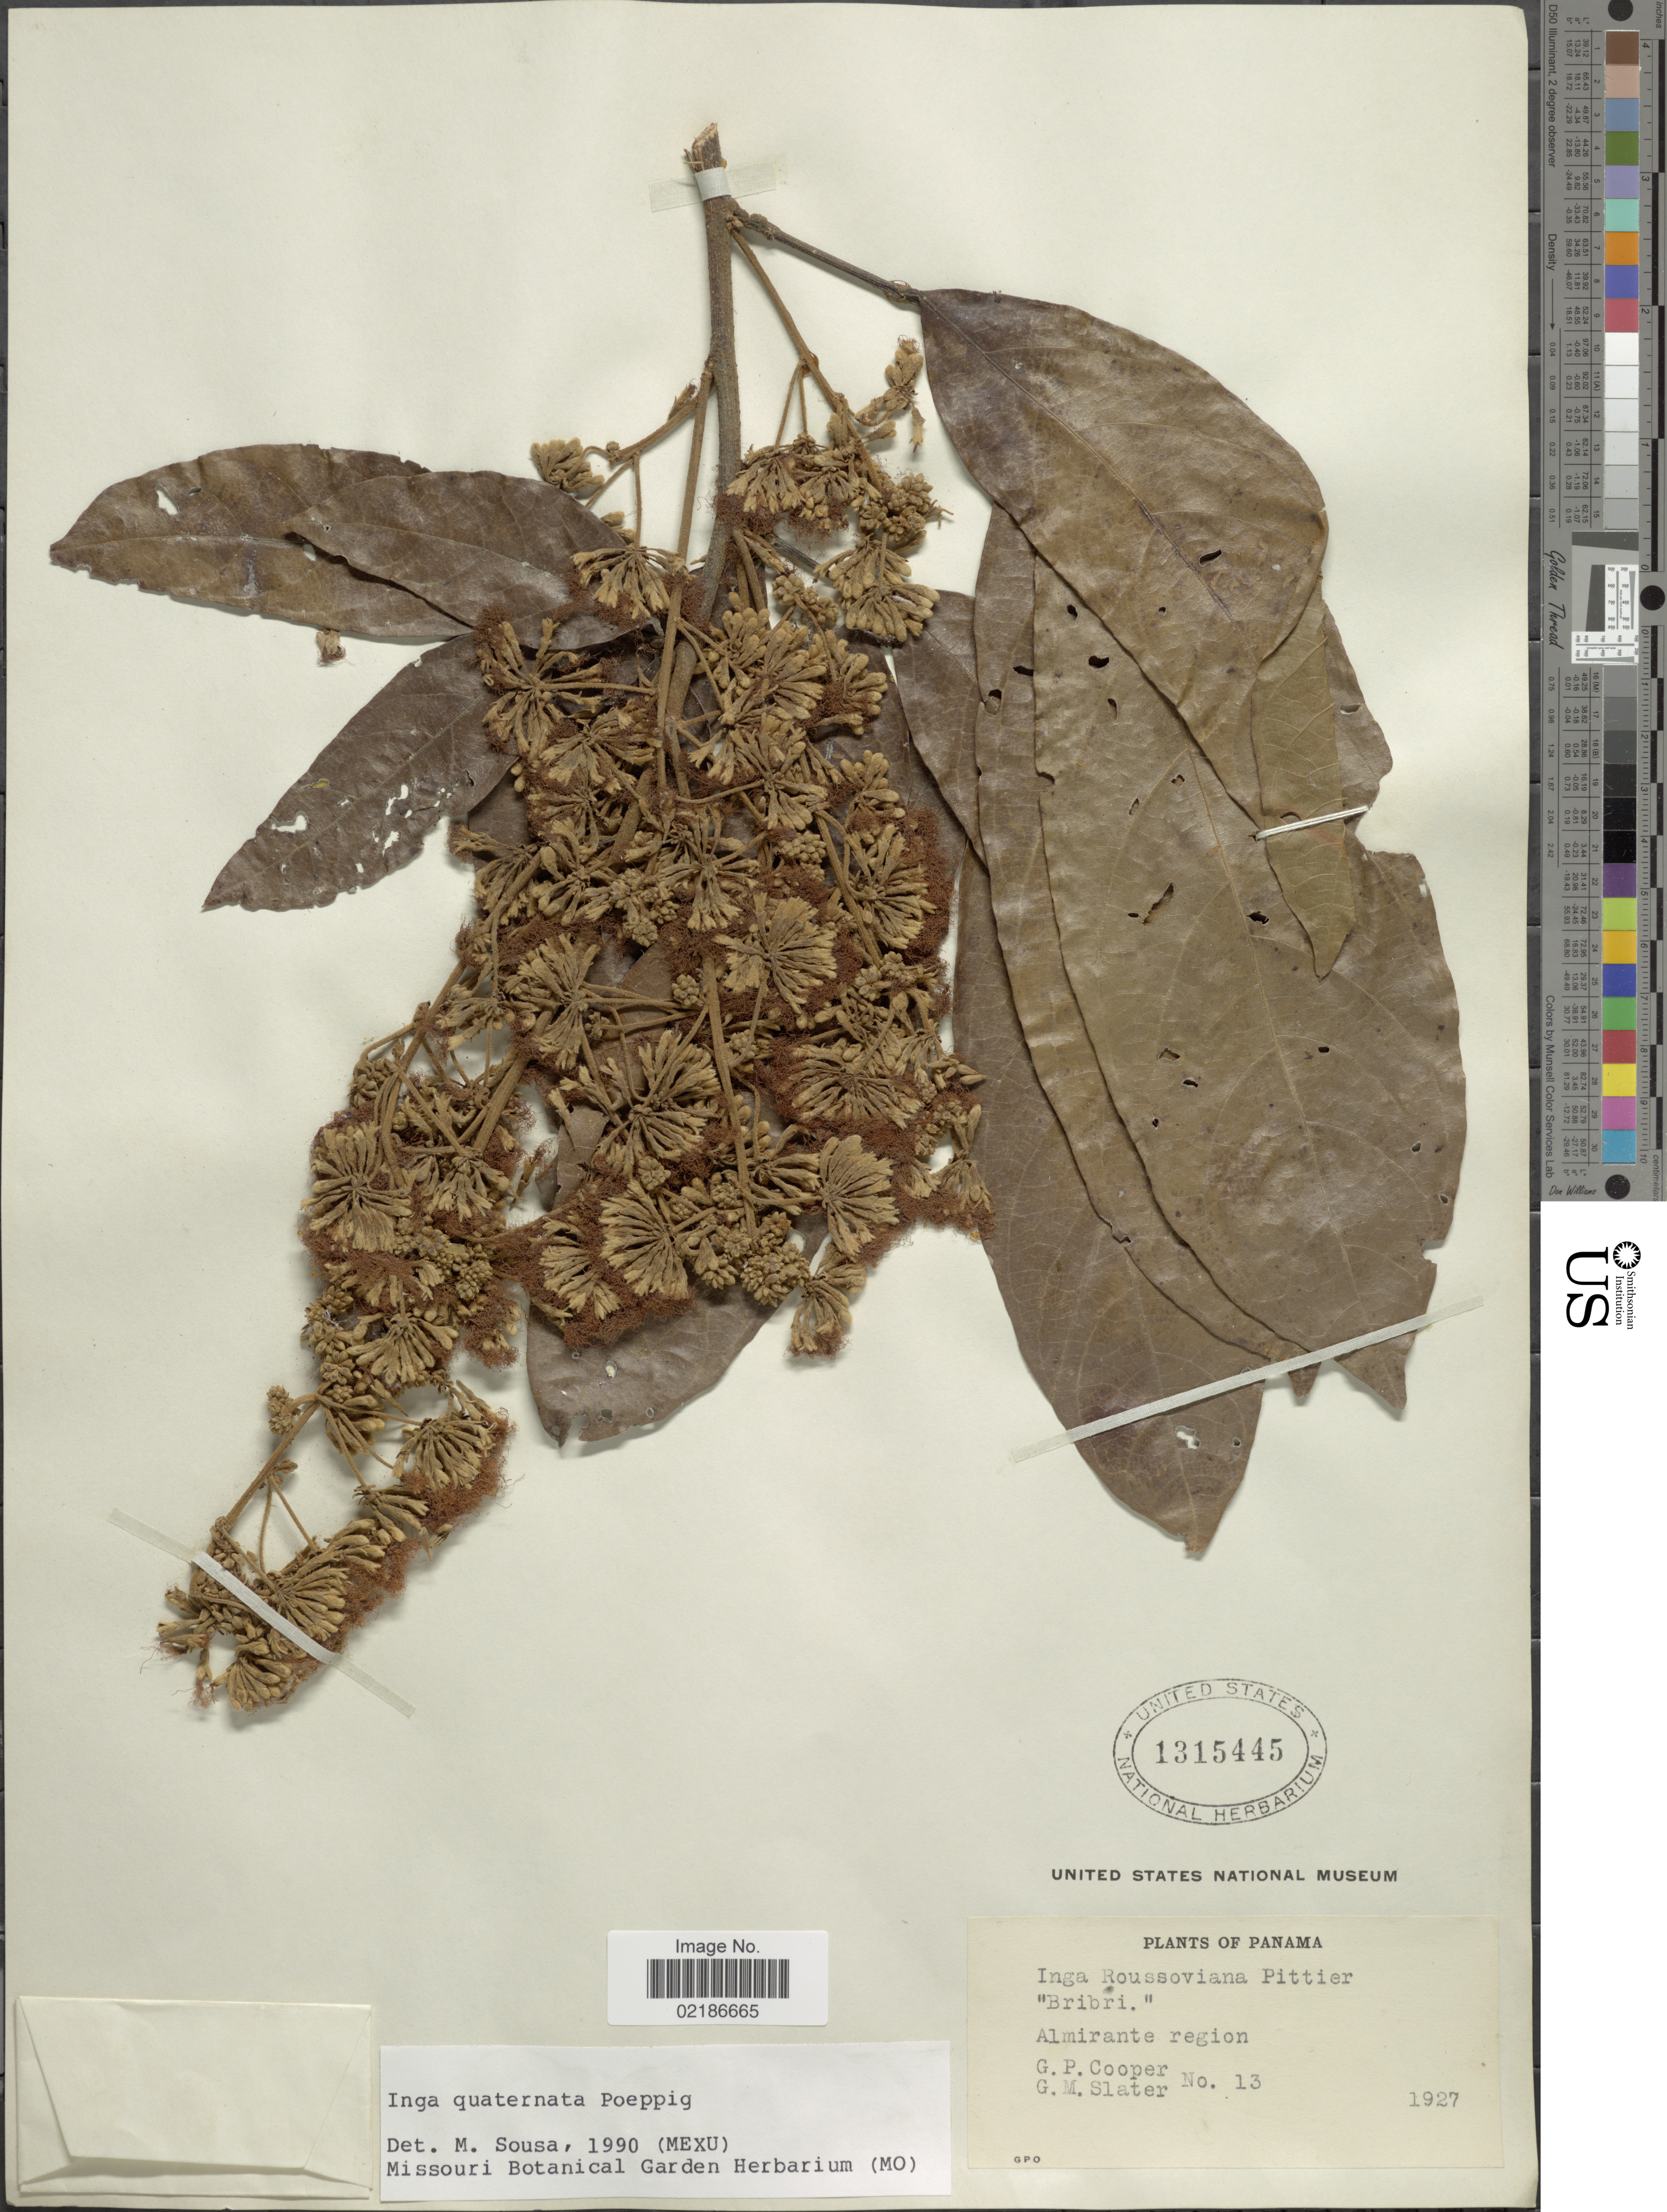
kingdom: Plantae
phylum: Tracheophyta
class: Magnoliopsida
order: Fabales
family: Fabaceae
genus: Inga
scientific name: Inga quaternata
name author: Poepp. & Endl.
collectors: G. Cooper & G. Slater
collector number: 13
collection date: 1927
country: Panama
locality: Almirante region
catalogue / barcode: US 1315445